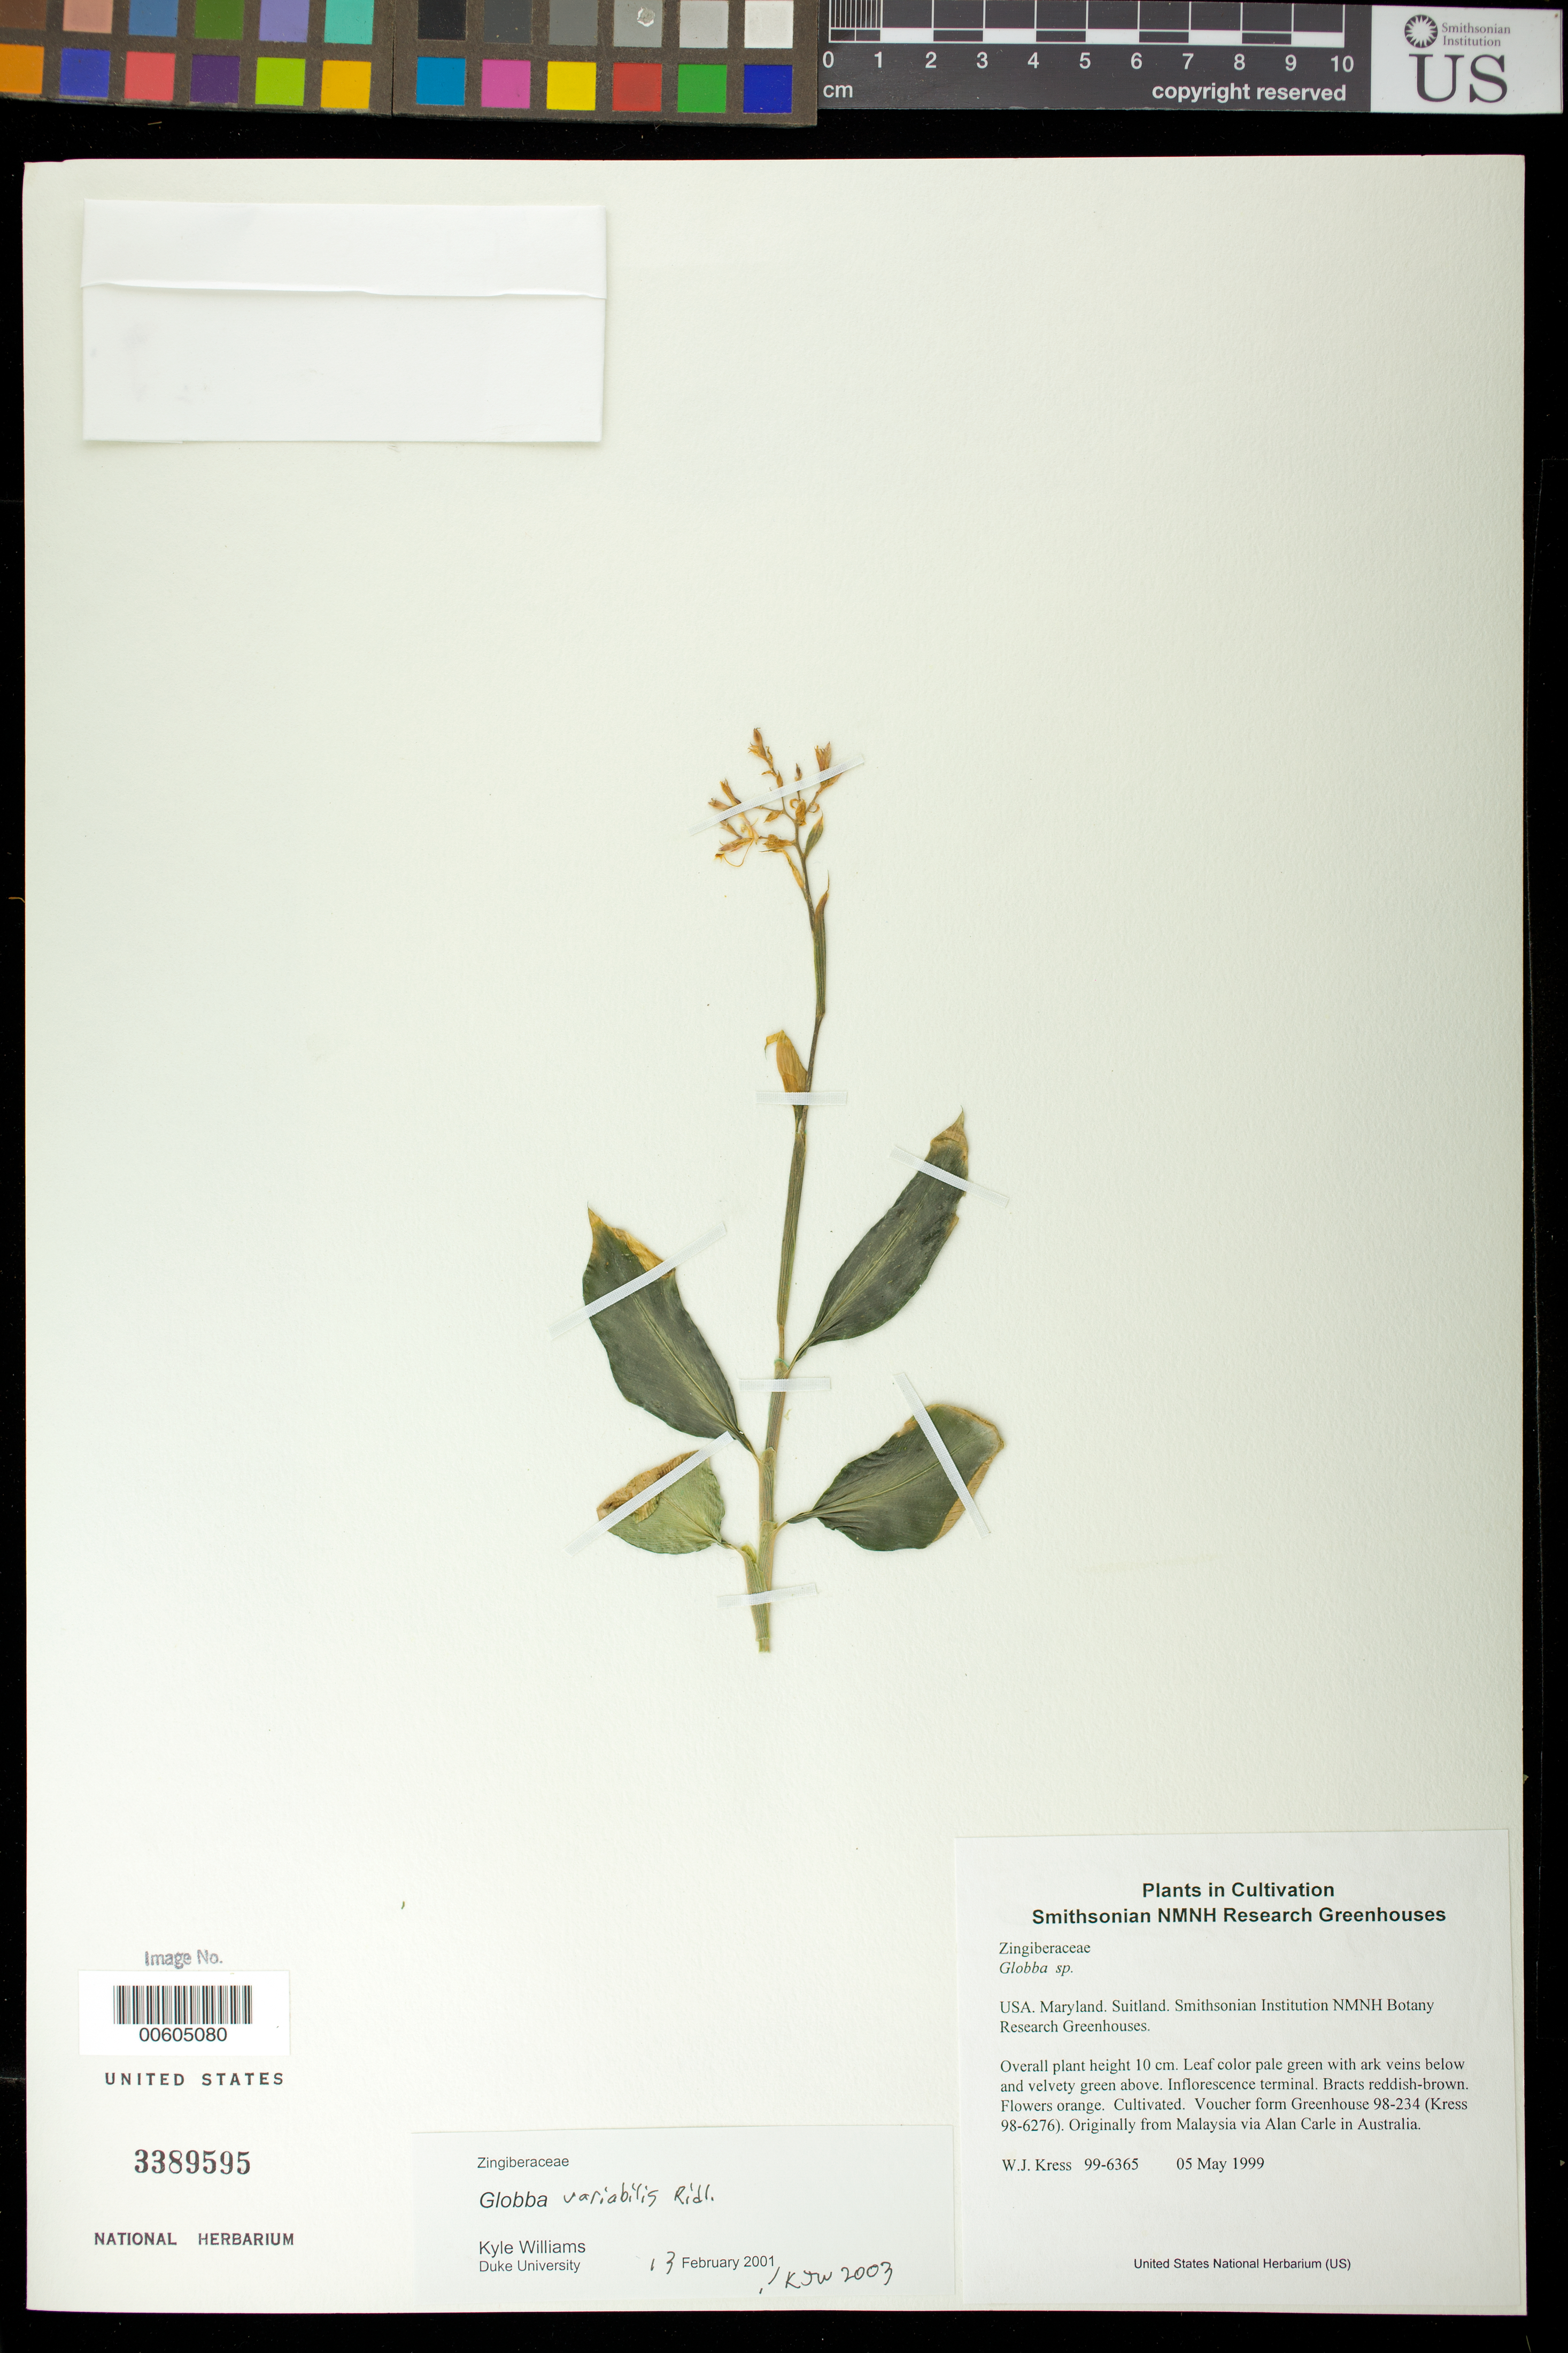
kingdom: Plantae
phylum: Tracheophyta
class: Liliopsida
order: Zingiberales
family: Zingiberaceae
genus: Globba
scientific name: Globba variabilis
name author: Ridl.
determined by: Williams, K. J.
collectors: W. J. Kress & M. Bordelon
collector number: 99-6365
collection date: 1999-05-05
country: United States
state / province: Maryland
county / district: Prince George's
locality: NMNH Botany Research Greenhouses. Suitland.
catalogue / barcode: US 3389595